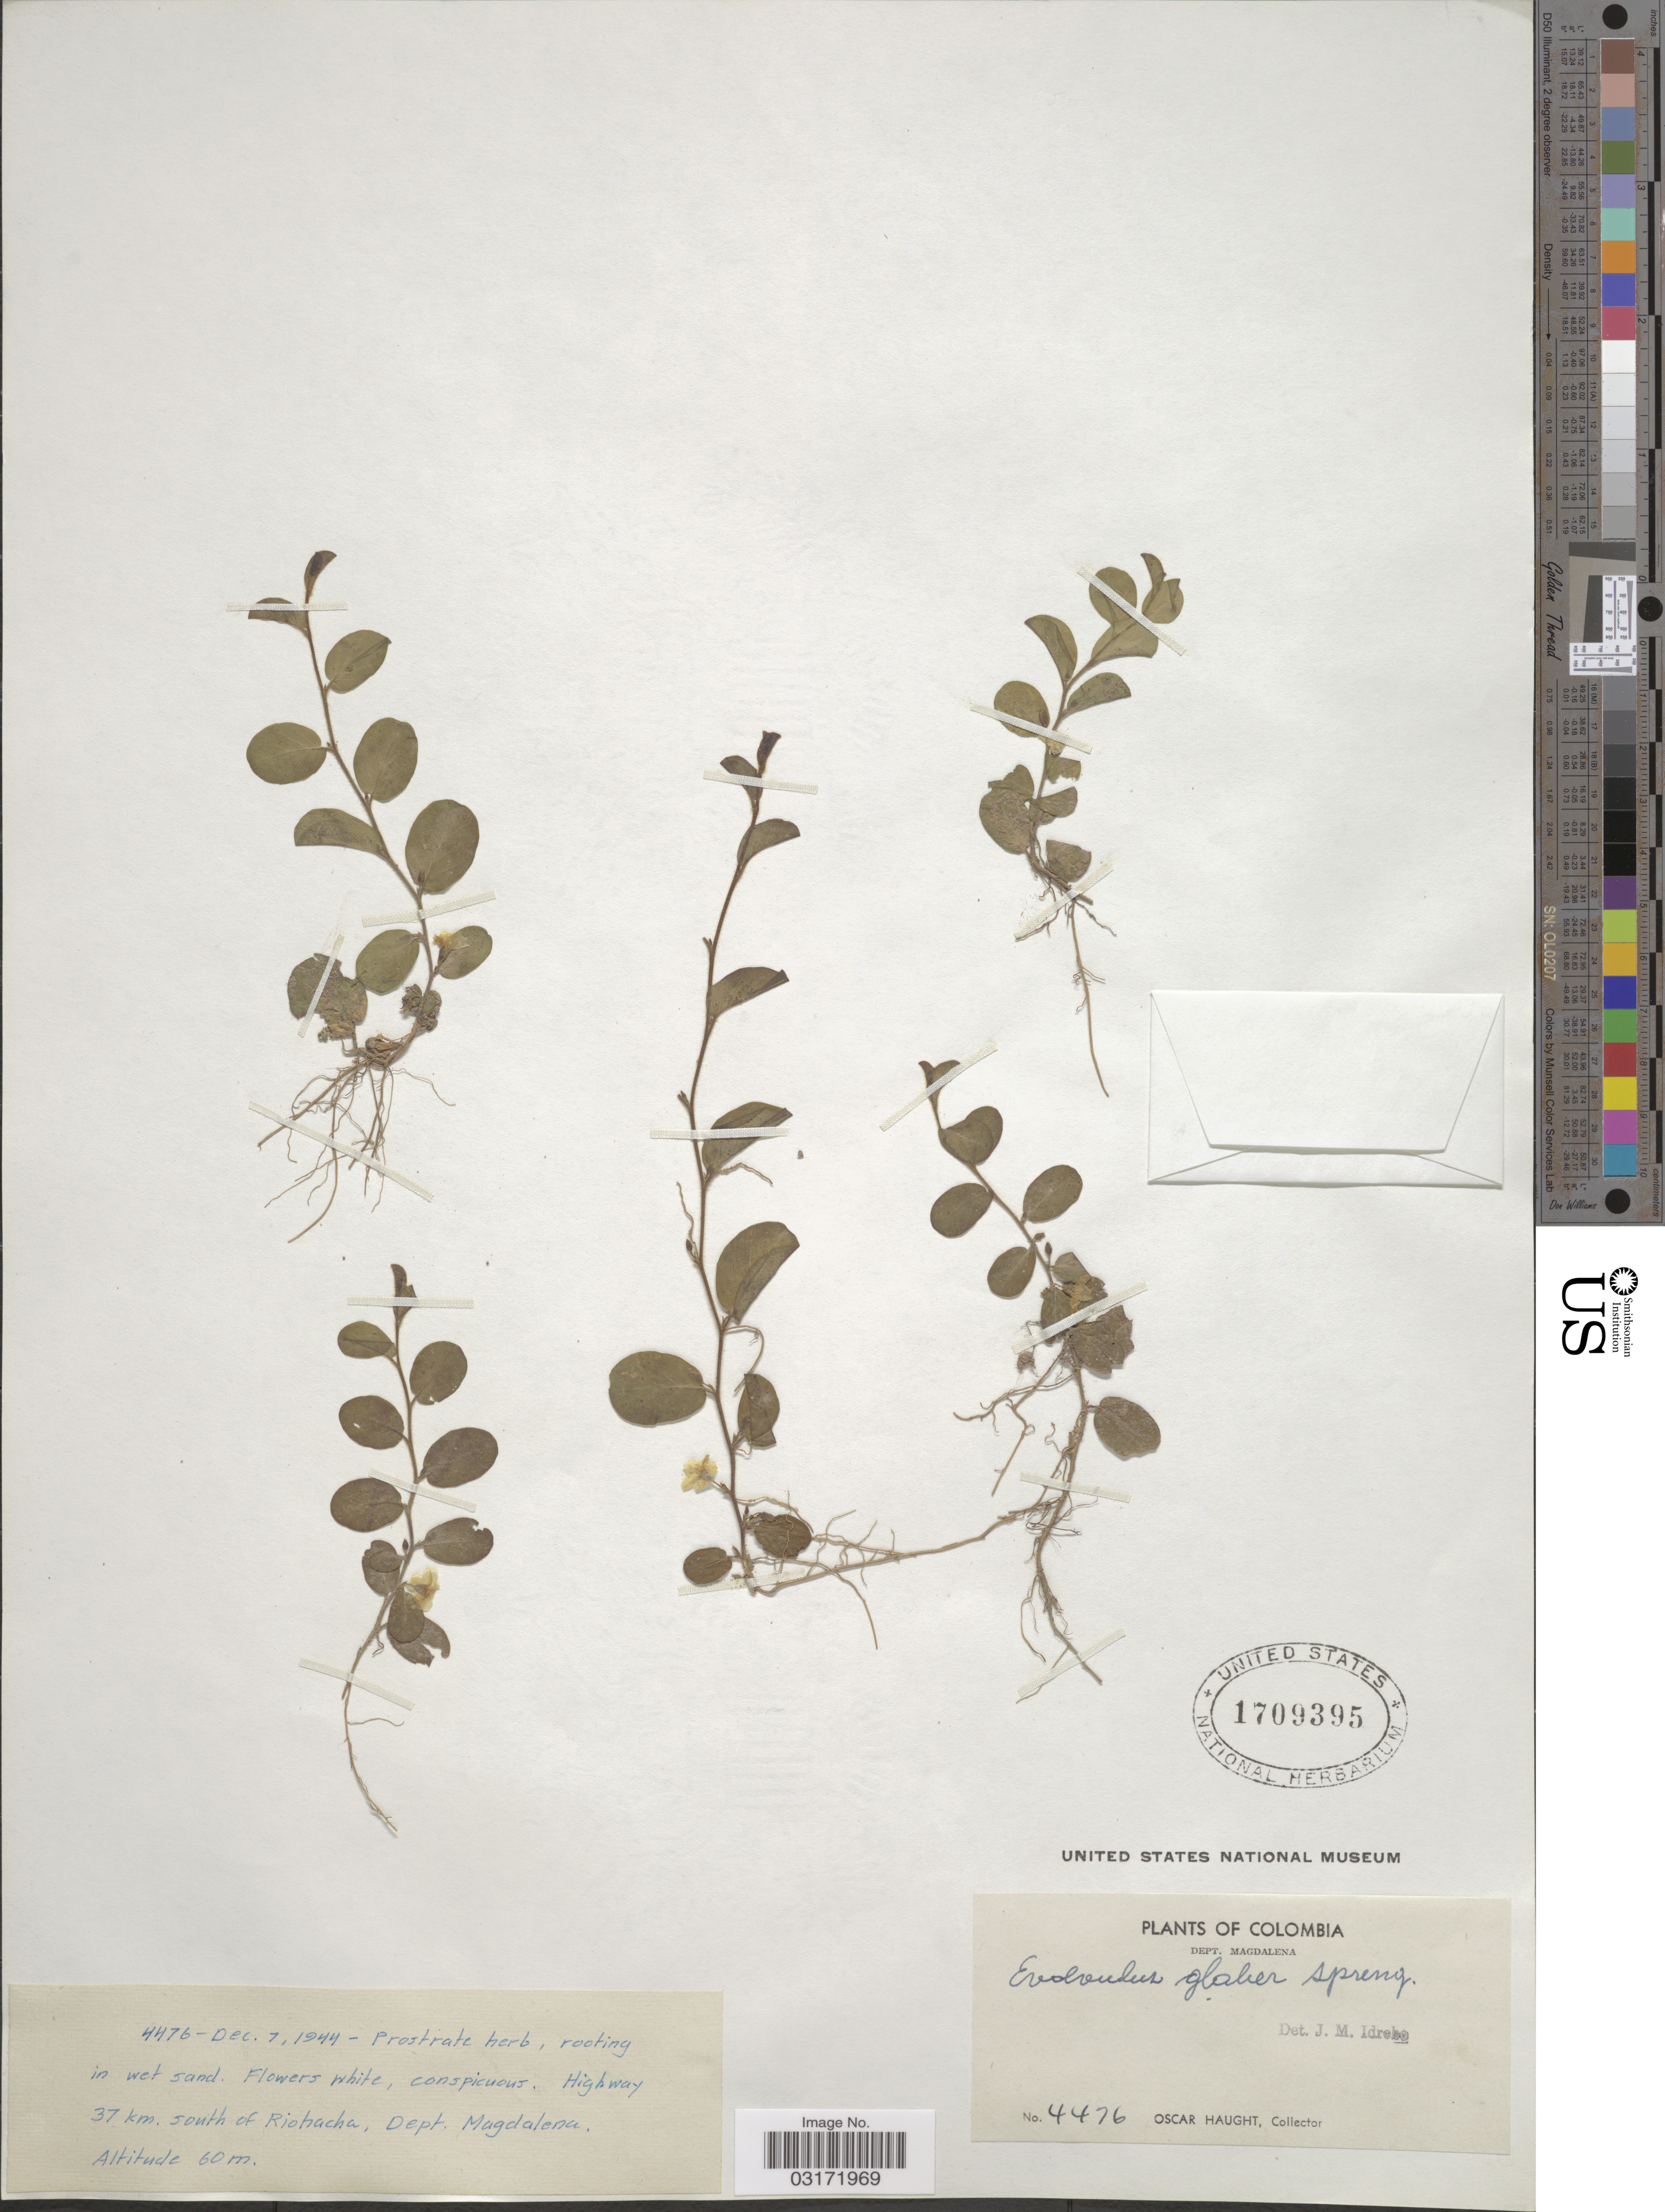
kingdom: Plantae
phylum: Tracheophyta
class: Magnoliopsida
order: Solanales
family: Convolvulaceae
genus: Evolvulus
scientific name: Evolvulus glaber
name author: Spreng.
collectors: O. Haught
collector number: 4476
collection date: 1944-12-07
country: Colombia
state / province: Magdalena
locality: Highway 37 km. south of Riohacha, Dept. Magdalena.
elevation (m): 60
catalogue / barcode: US 1709395